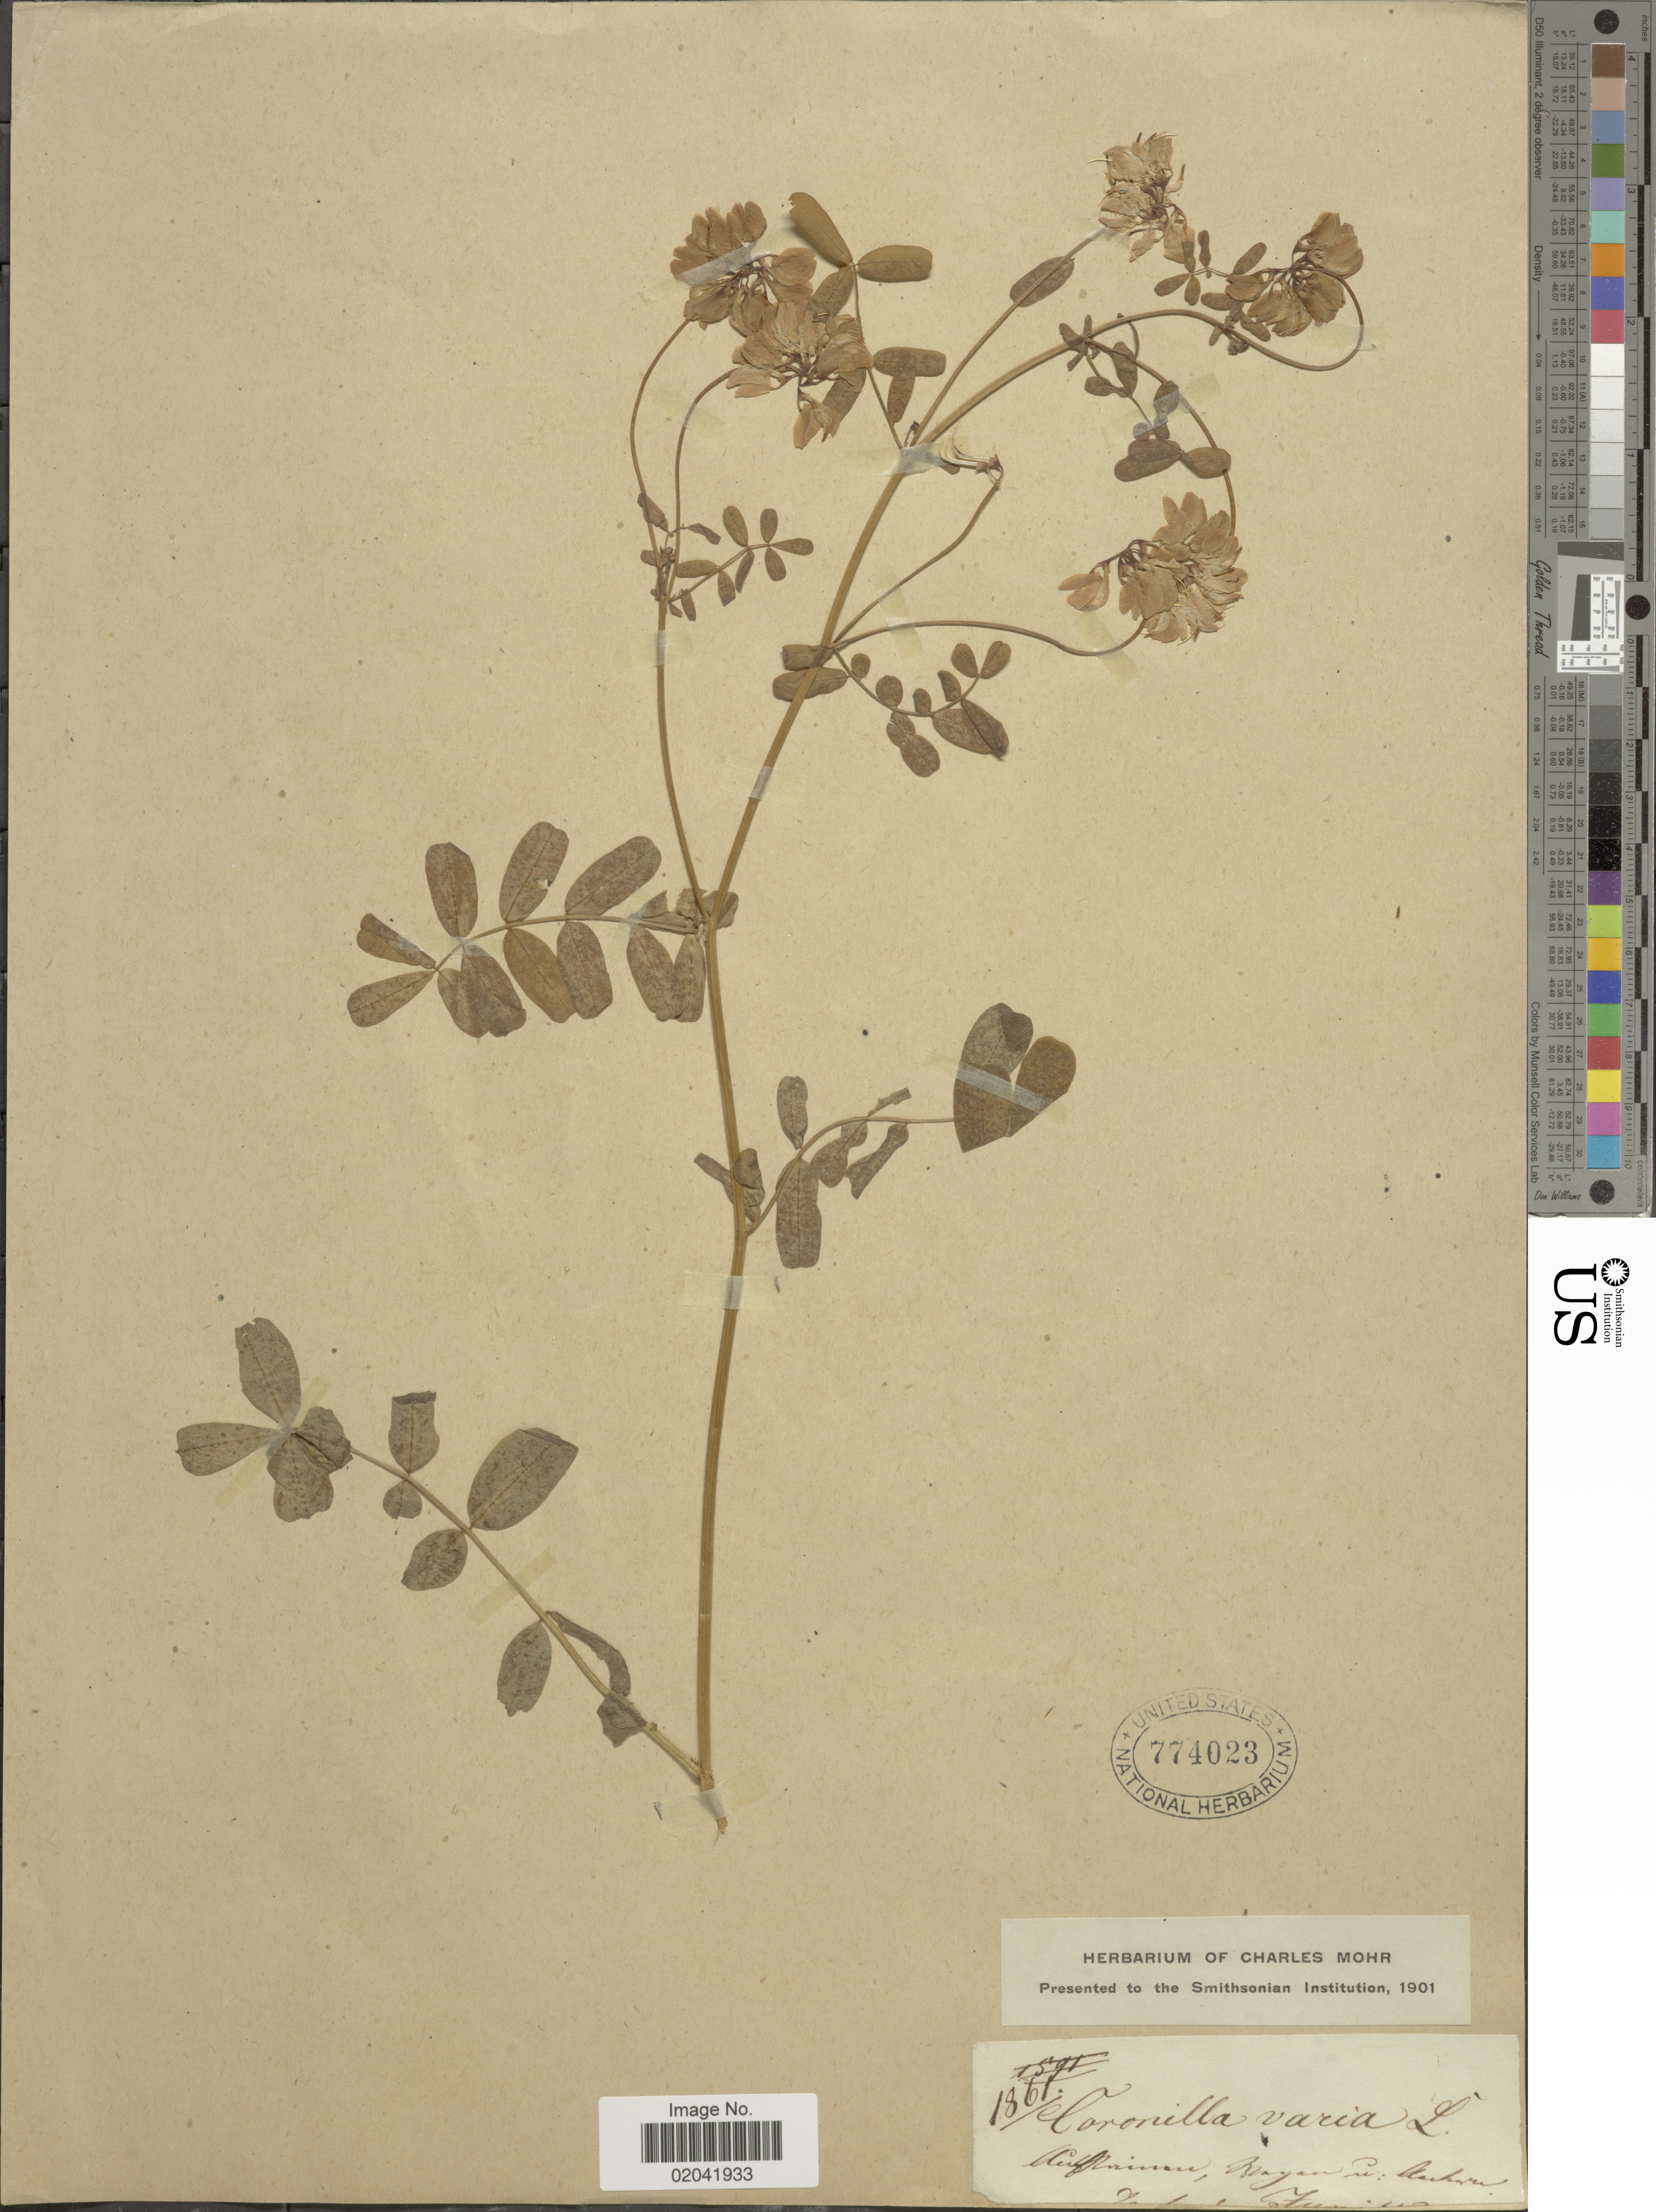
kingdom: Plantae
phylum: Tracheophyta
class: Magnoliopsida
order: Fabales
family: Fabaceae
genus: Coronilla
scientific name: Coronilla varia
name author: L.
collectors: ex herb. Charles Mohr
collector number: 1861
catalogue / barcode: US 774023